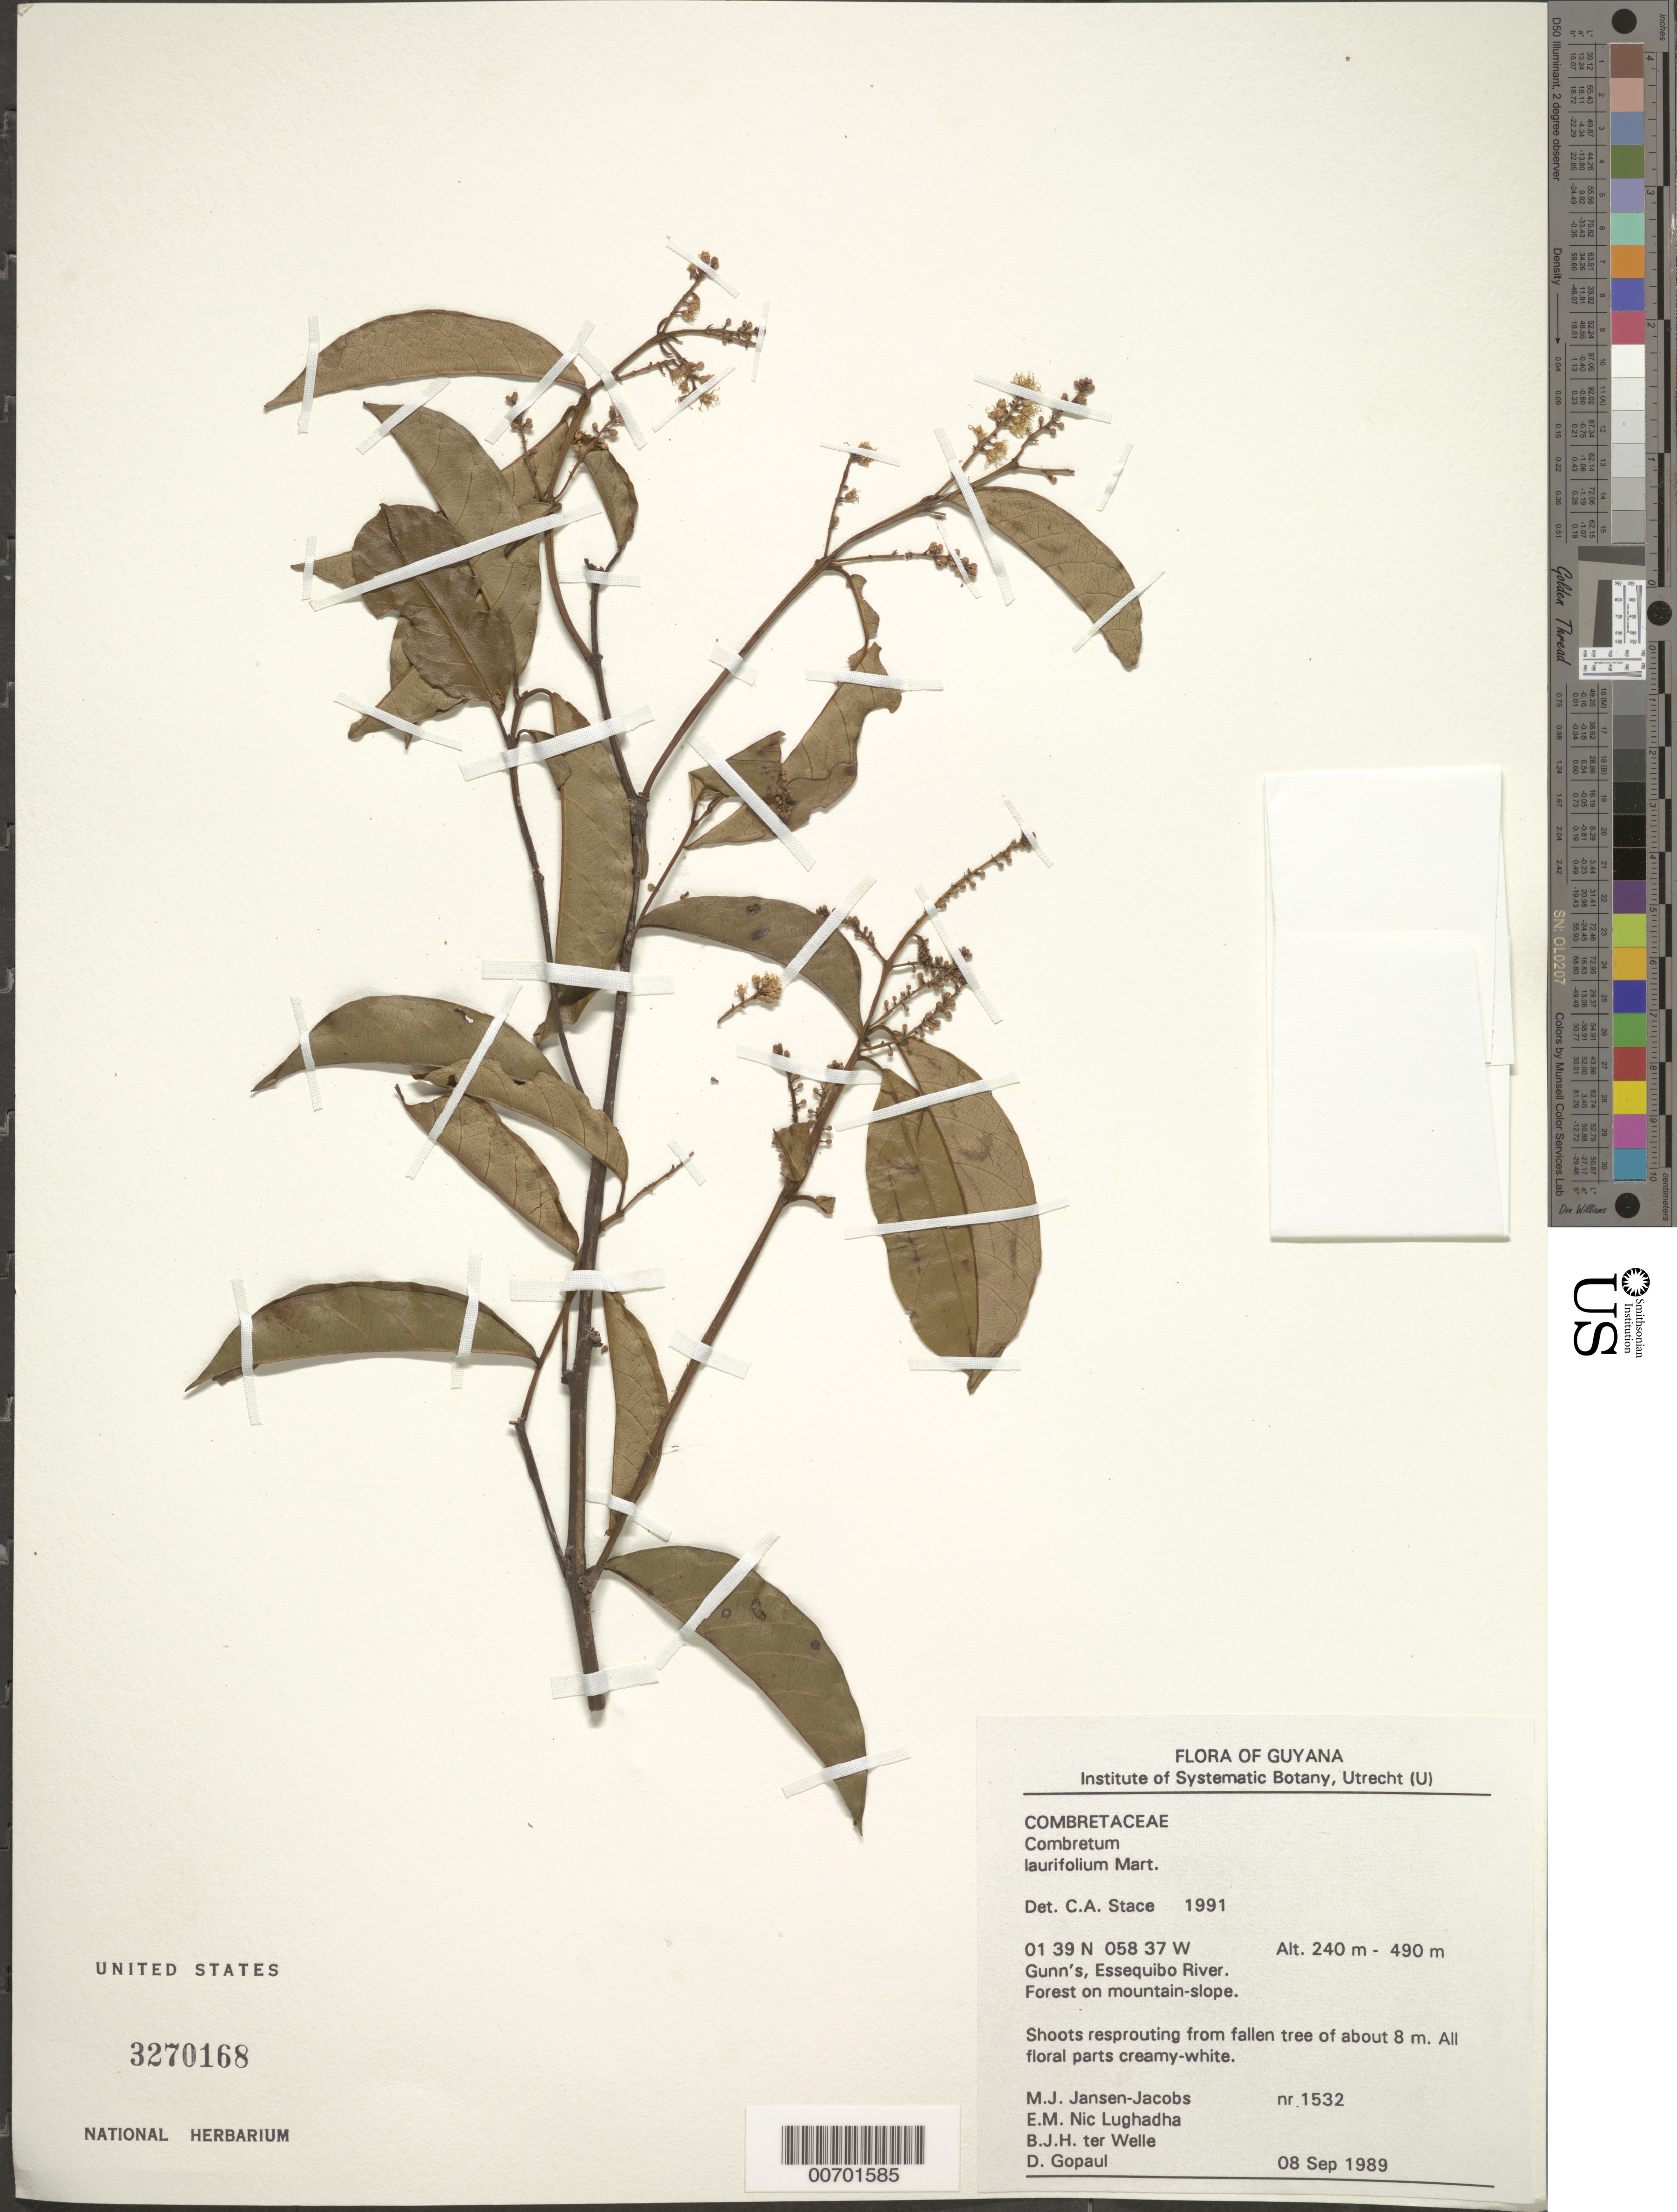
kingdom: Plantae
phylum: Tracheophyta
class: Magnoliopsida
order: Myrtales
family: Combretaceae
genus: Combretum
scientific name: Combretum laurifolium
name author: Mart.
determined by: Stace, C. A.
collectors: M. J. Jansen-Jacobs, E. Nic Lughadha, B. Welle & D. Gopaul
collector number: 1532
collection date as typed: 8-Sep-89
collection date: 1989-09-08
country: Guyana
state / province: U. Takutu-U. Essequibo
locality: Gunn's, Essequibo River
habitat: Forest on mountain slope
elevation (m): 240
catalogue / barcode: US 3270168